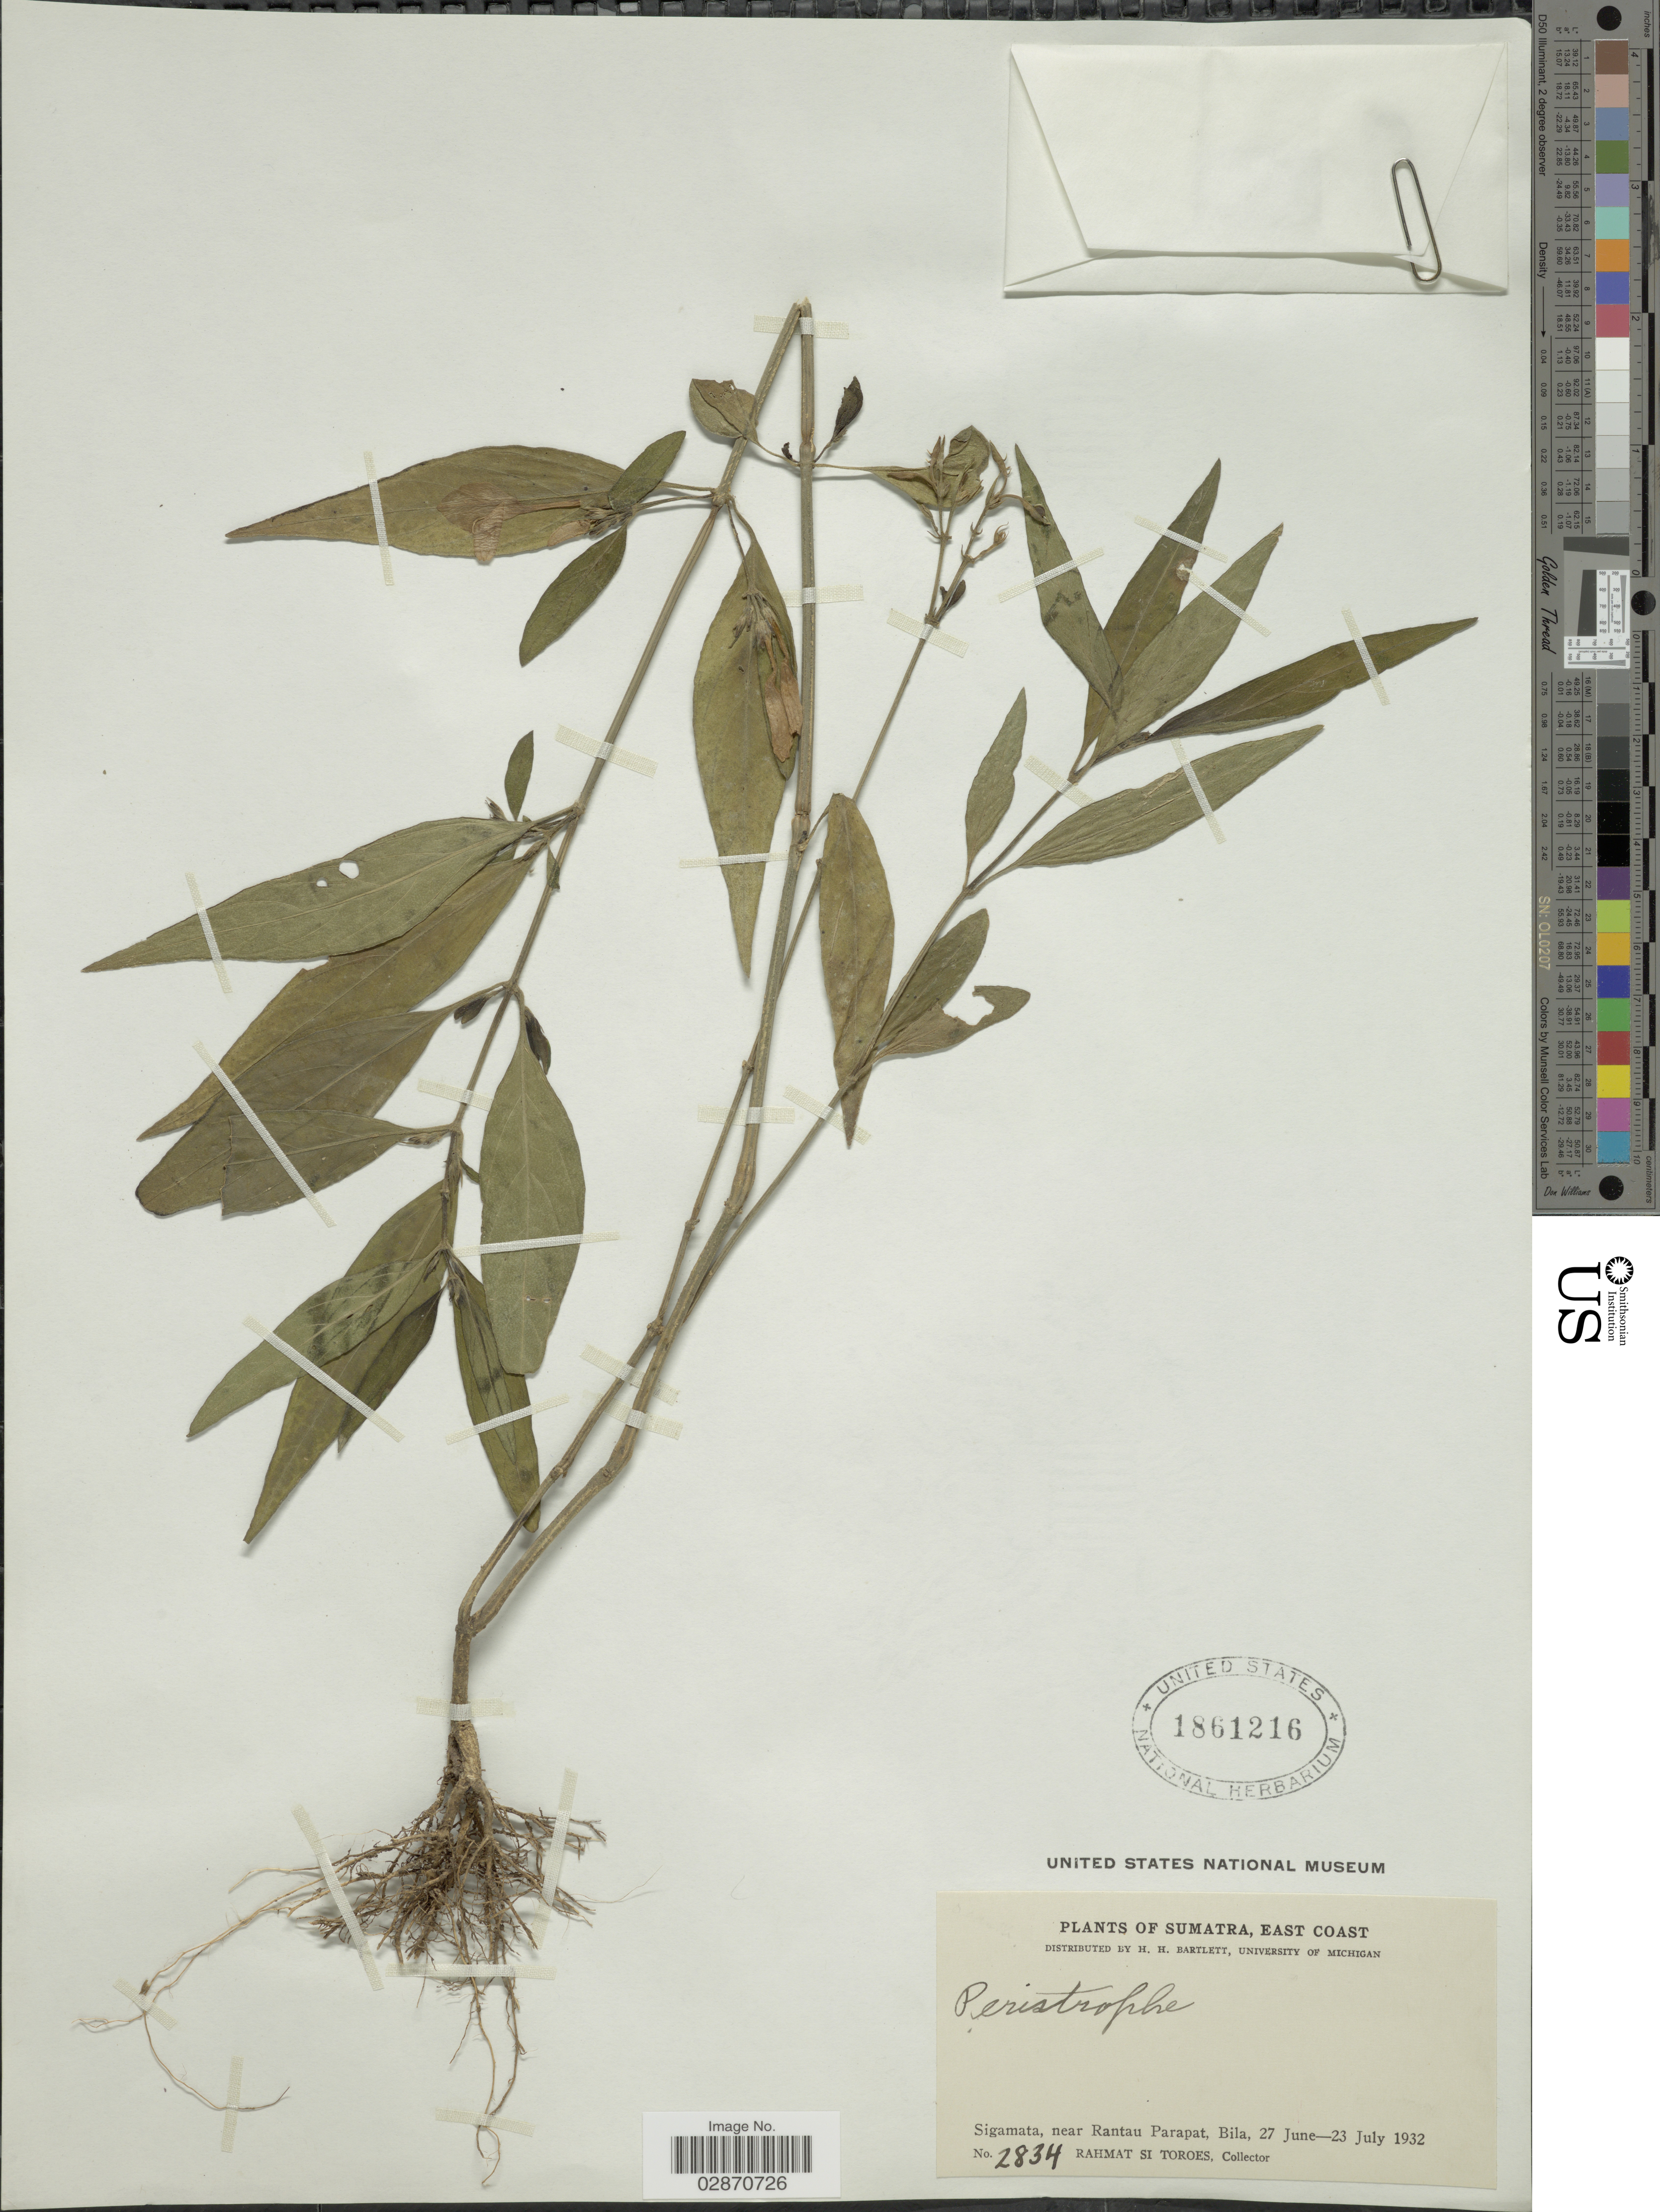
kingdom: Plantae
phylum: Tracheophyta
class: Magnoliopsida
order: Lamiales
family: Acanthaceae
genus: Peristrophe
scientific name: Peristrophe sp.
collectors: Rahmat Si Boeea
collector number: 2834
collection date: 1932-06-27/1932-07-23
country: Indonesia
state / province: Sumatra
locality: East Coast. Sigamata, near Rantau Parapat, Bila.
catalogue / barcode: US 1861216